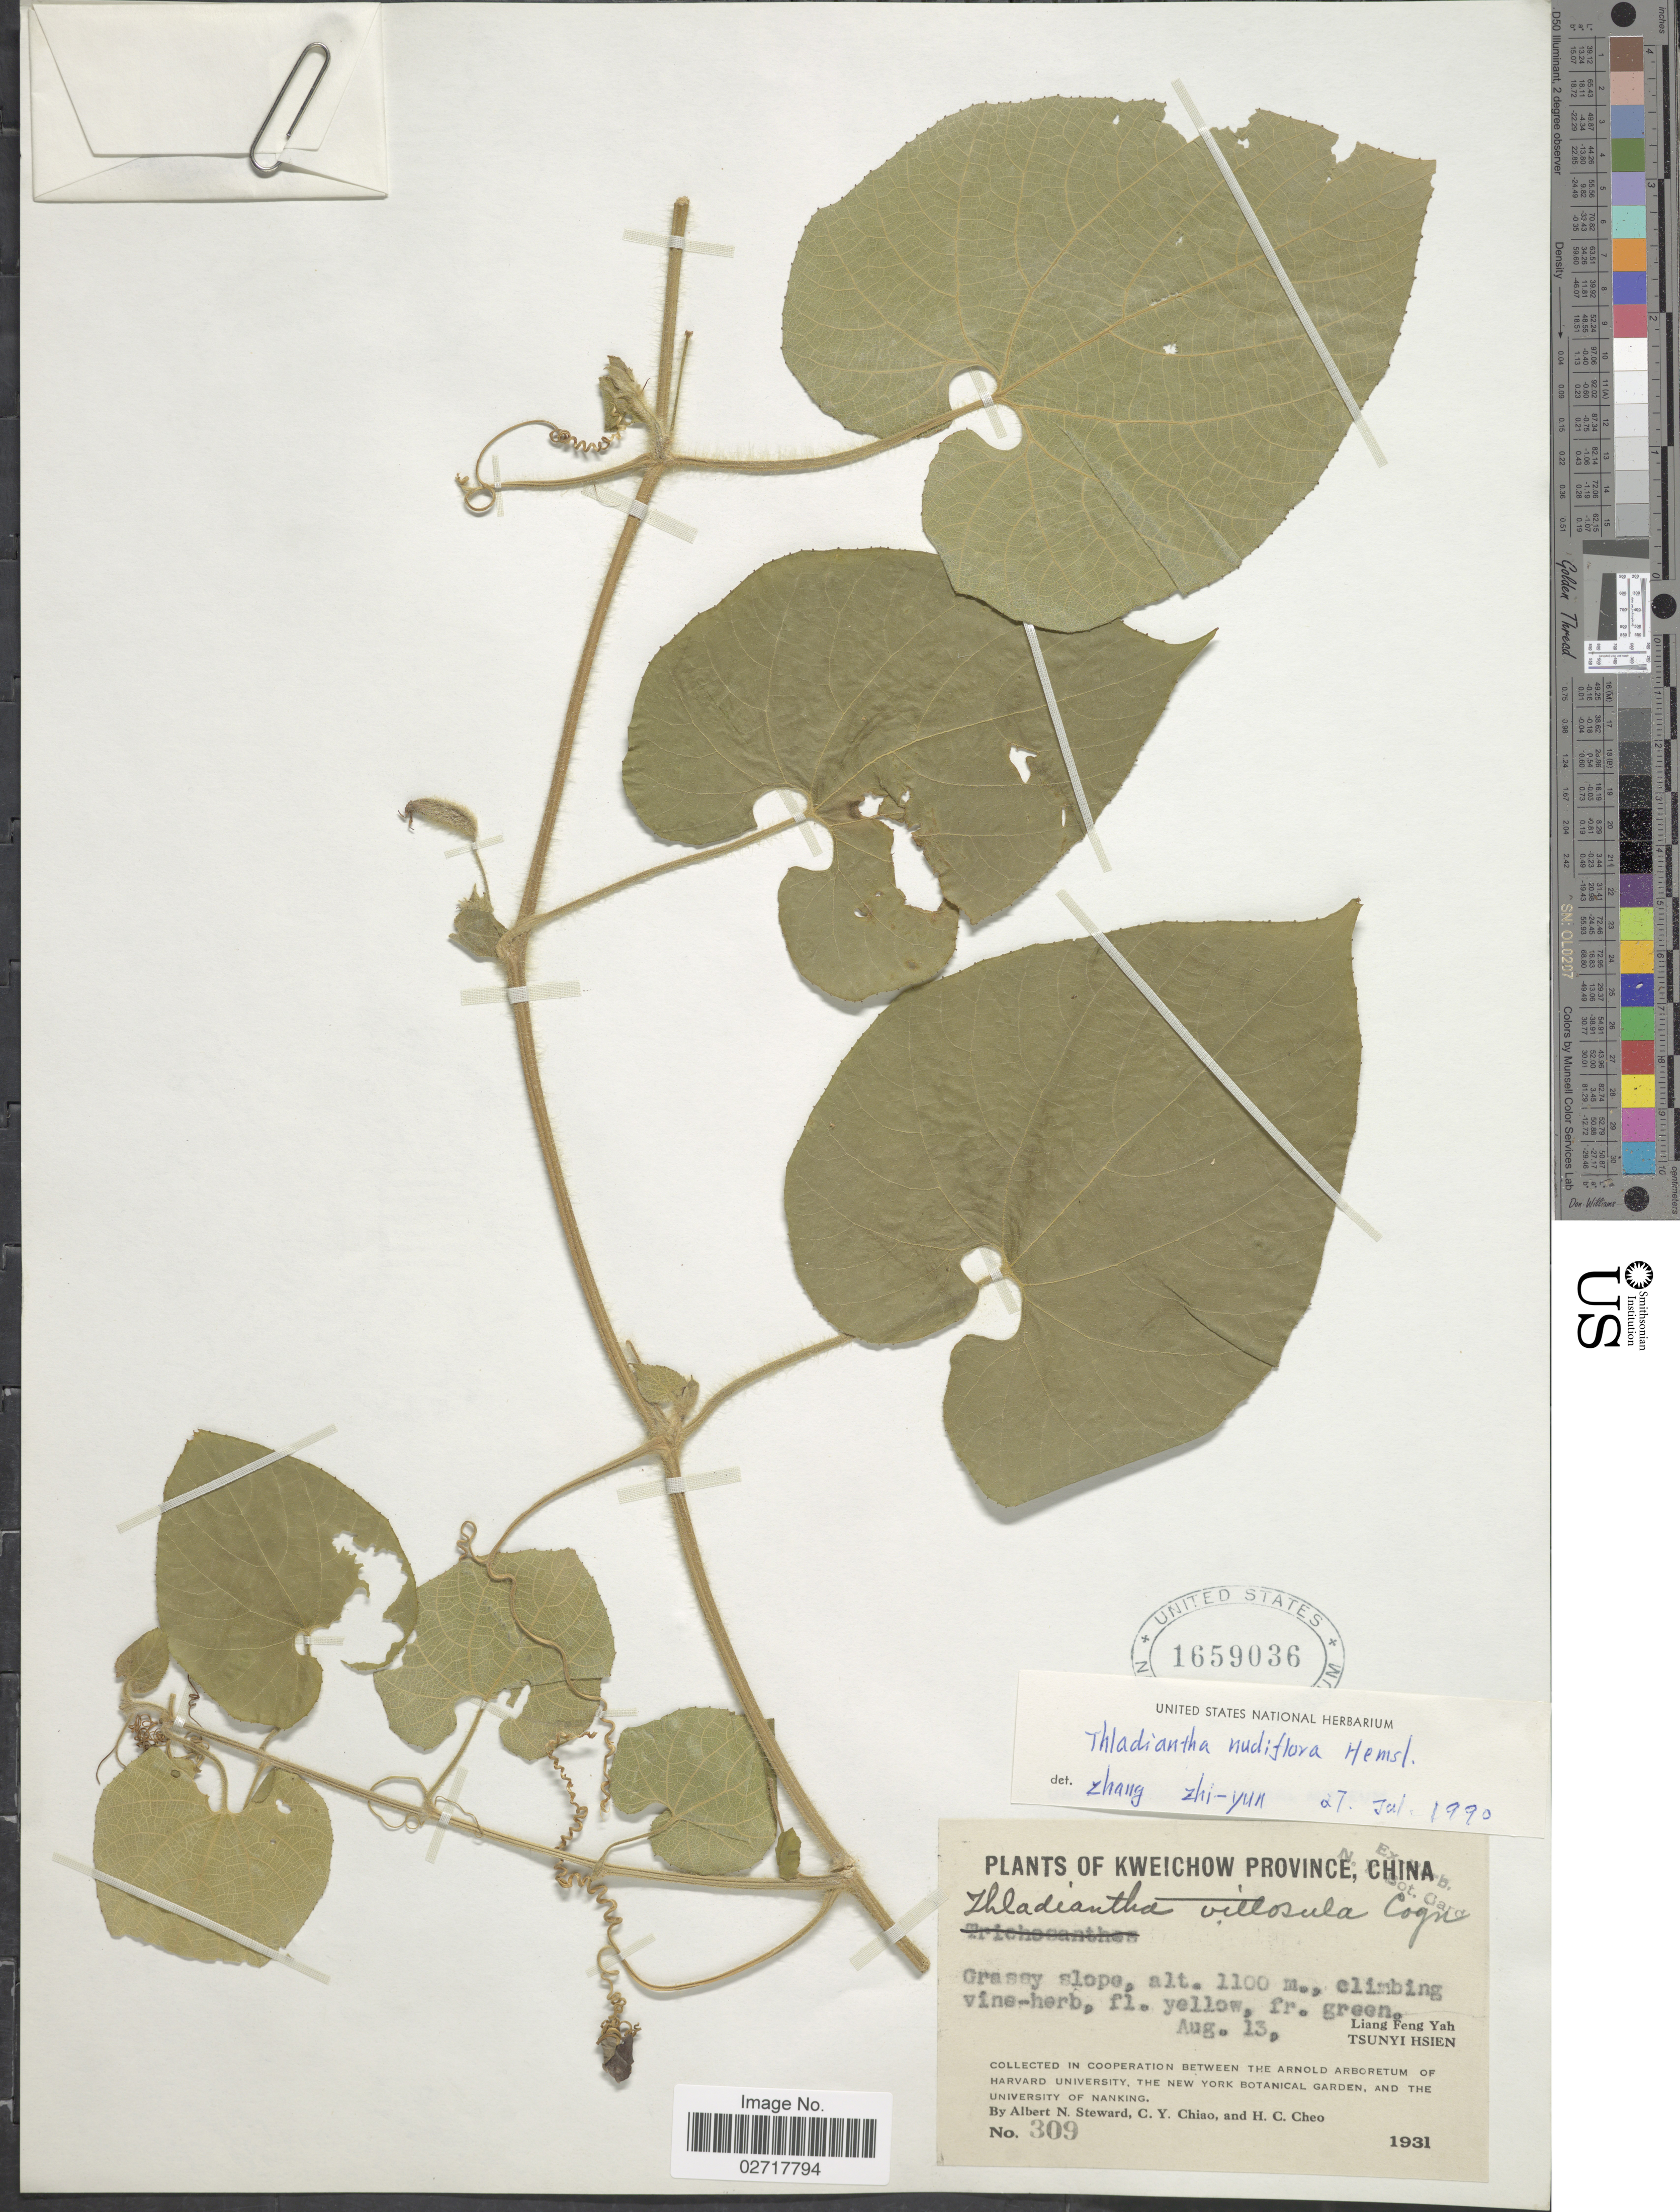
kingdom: Plantae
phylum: Tracheophyta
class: Magnoliopsida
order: Cucurbitales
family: Cucurbitaceae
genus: Thladiantha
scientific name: Thladiantha nudiflora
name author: Hemsl.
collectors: A. N. Steward, C. Y. Chiao & H. Cheo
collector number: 309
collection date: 1931-08-13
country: China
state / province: Guizhou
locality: Kweichow Province. Liang Feng Yah, Tsunyi Hsien.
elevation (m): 1100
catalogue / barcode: US 1659036